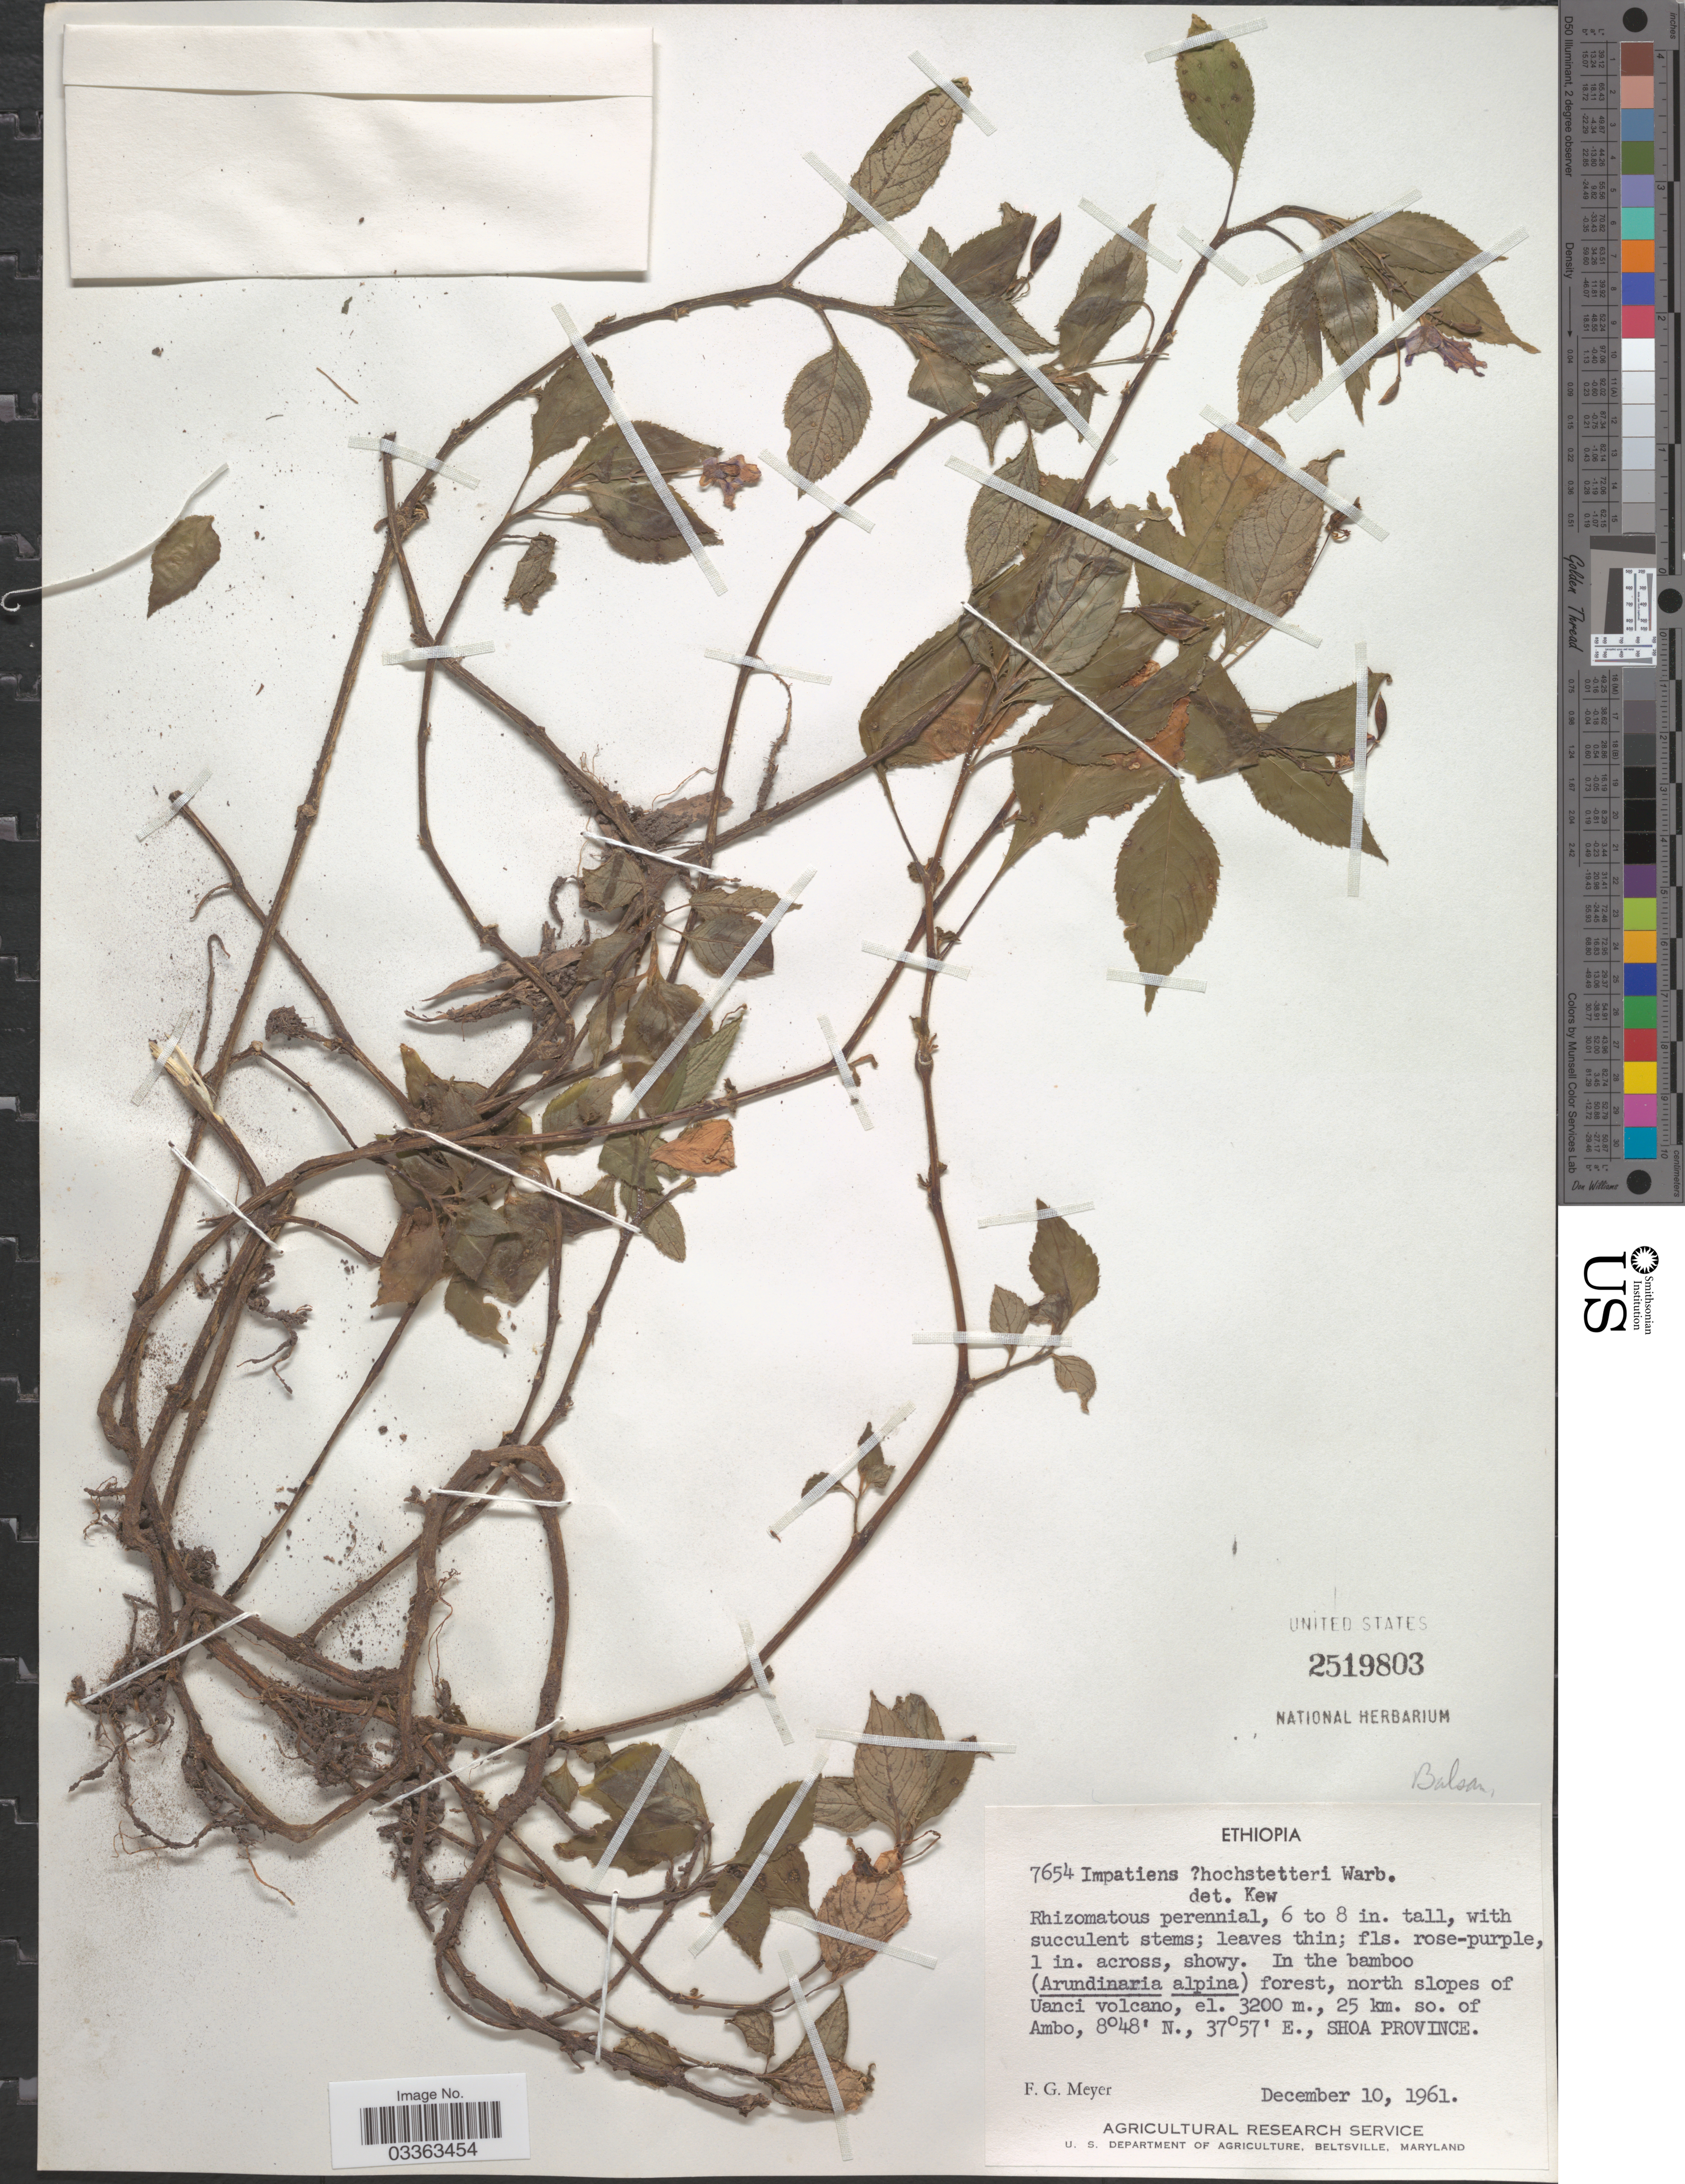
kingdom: Plantae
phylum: Tracheophyta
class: Magnoliopsida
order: Ericales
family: Balsaminaceae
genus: Impatiens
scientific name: Impatiens hochstetteri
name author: Warb.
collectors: F. G. Meyer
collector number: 7654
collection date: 1961-12-10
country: Ethiopia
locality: North slopes of Uanci volcano, 25 km. so. of Ambo, Shoa Province.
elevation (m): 3200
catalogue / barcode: US 2519803